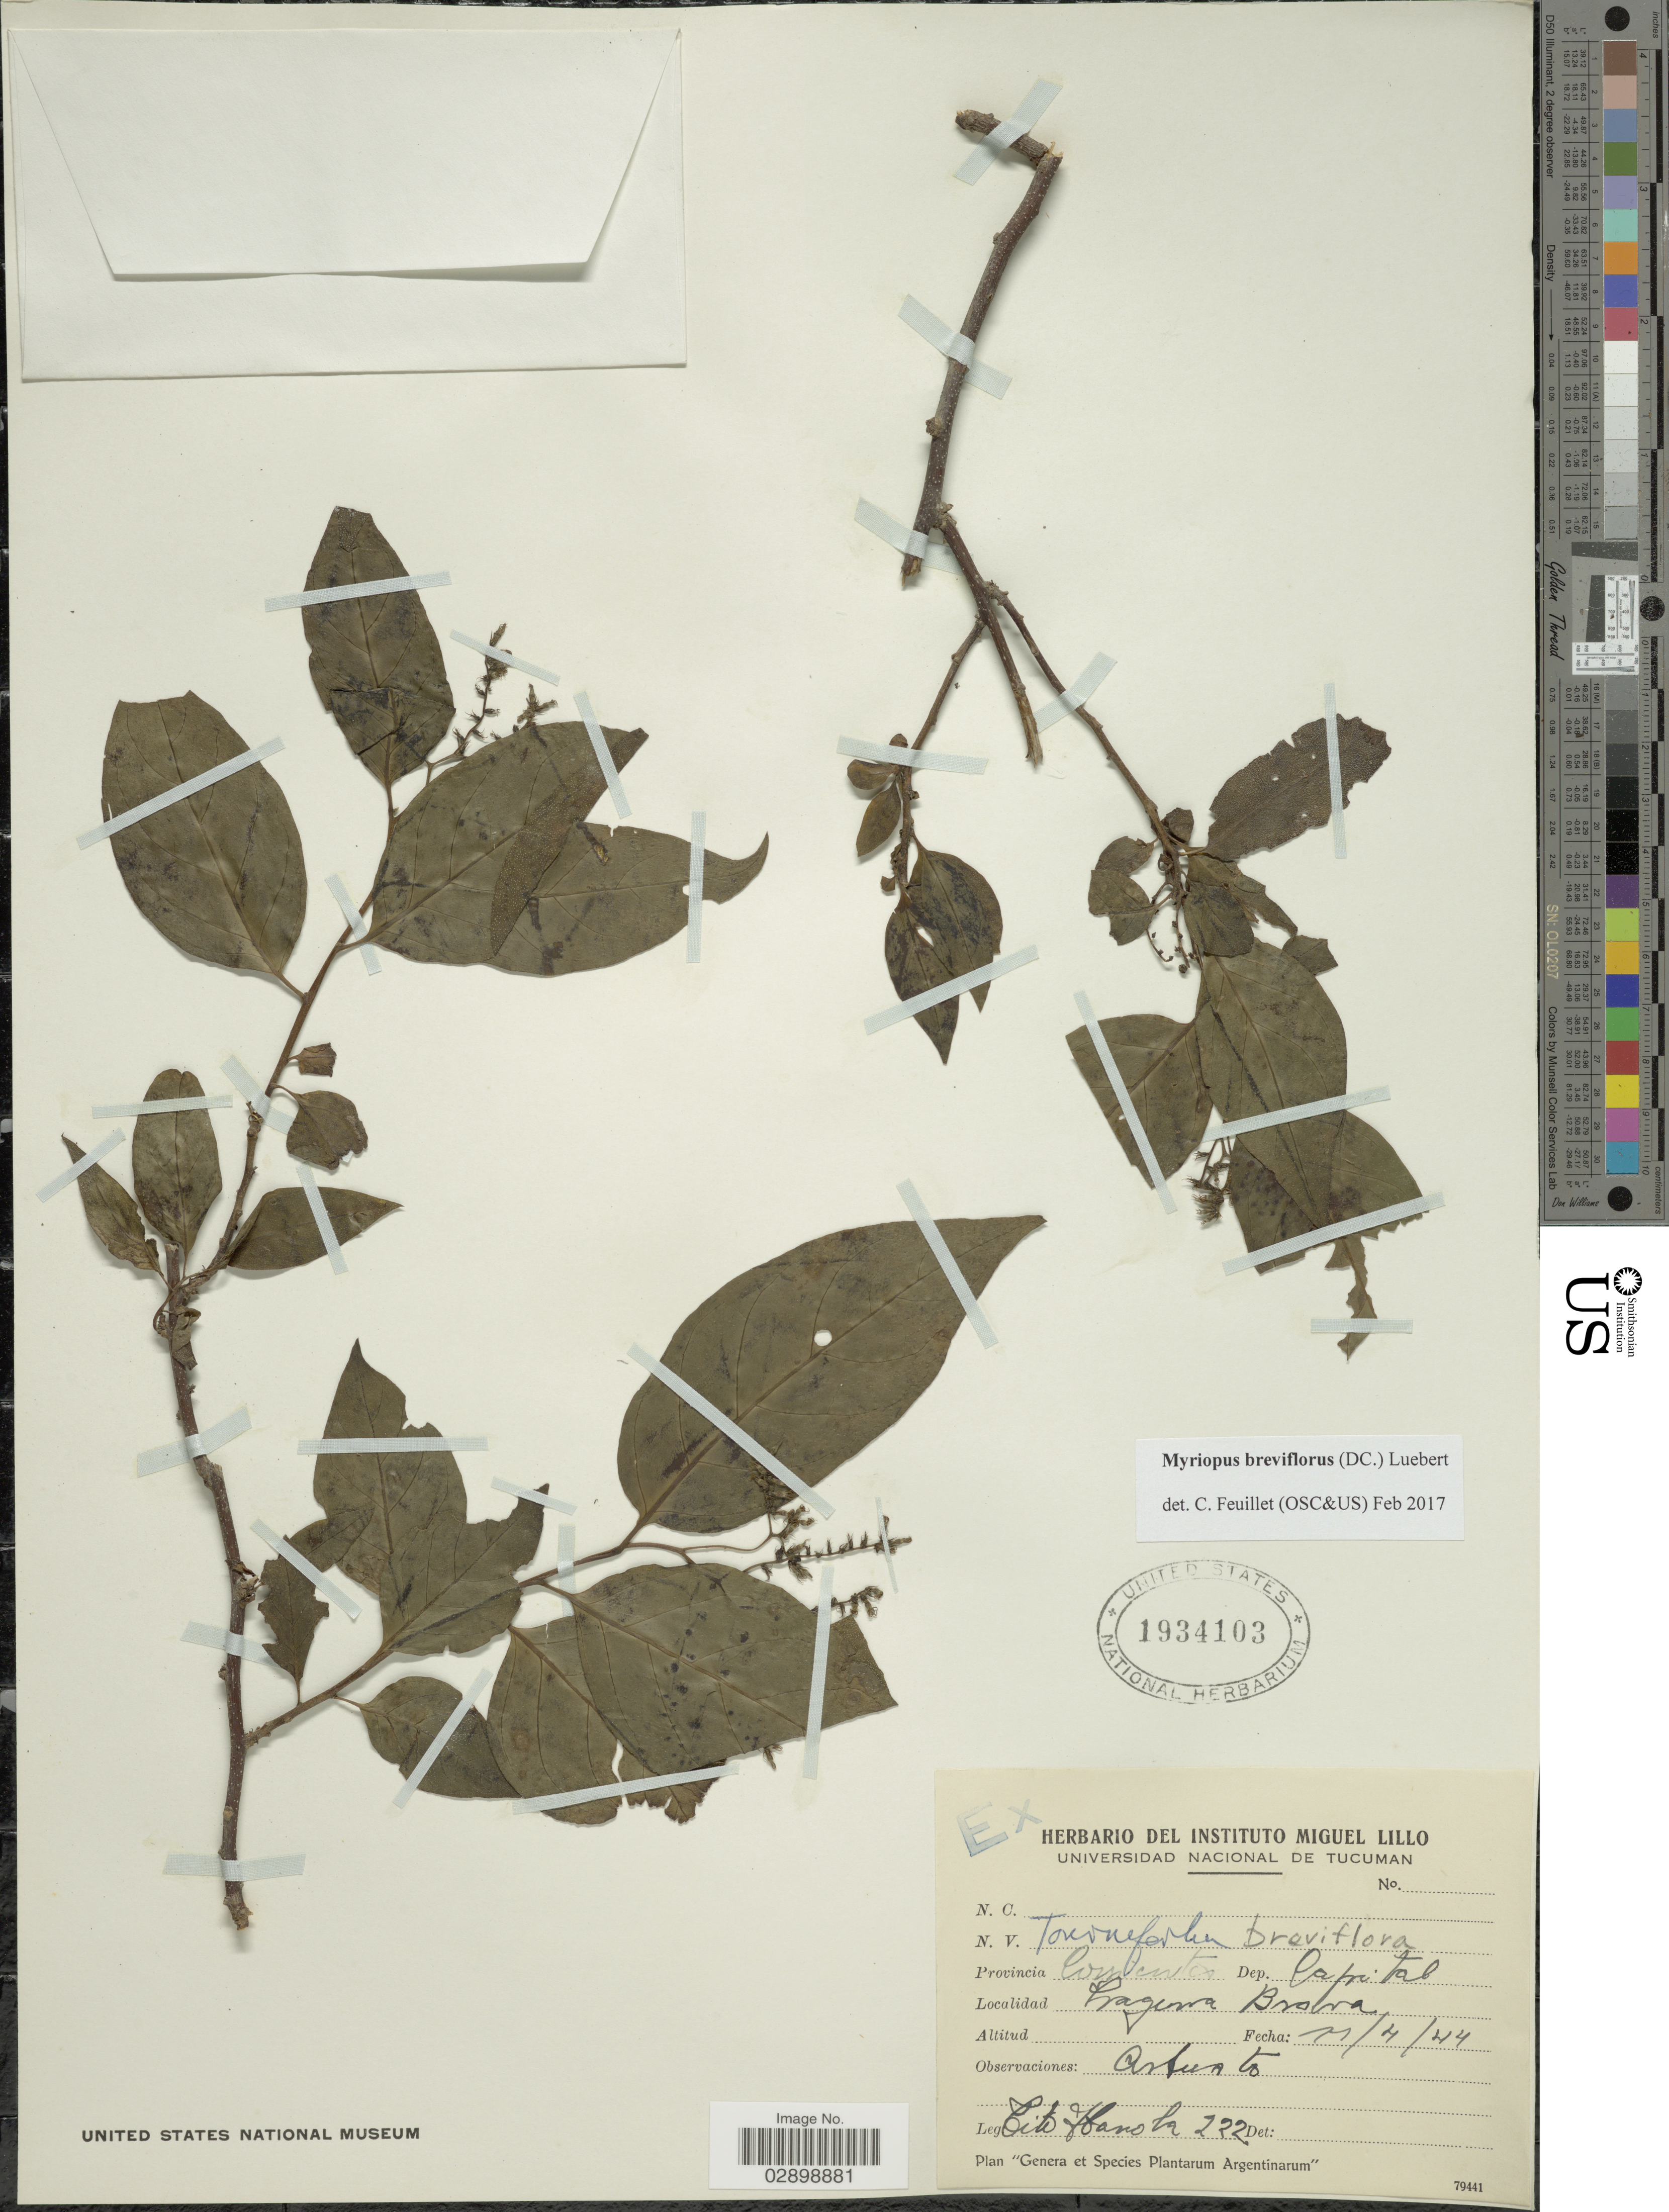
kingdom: Plantae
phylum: Tracheophyta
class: Magnoliopsida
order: Boraginales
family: Heliotropiaceae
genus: Myriopus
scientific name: Myriopus breviflorus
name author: (DC.)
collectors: T. Harrola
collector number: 232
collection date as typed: Transcribed d/m/y: 11/4/44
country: Argentina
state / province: Corrientes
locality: Dep. Capital. Laguna Brava.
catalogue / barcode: US 1934103